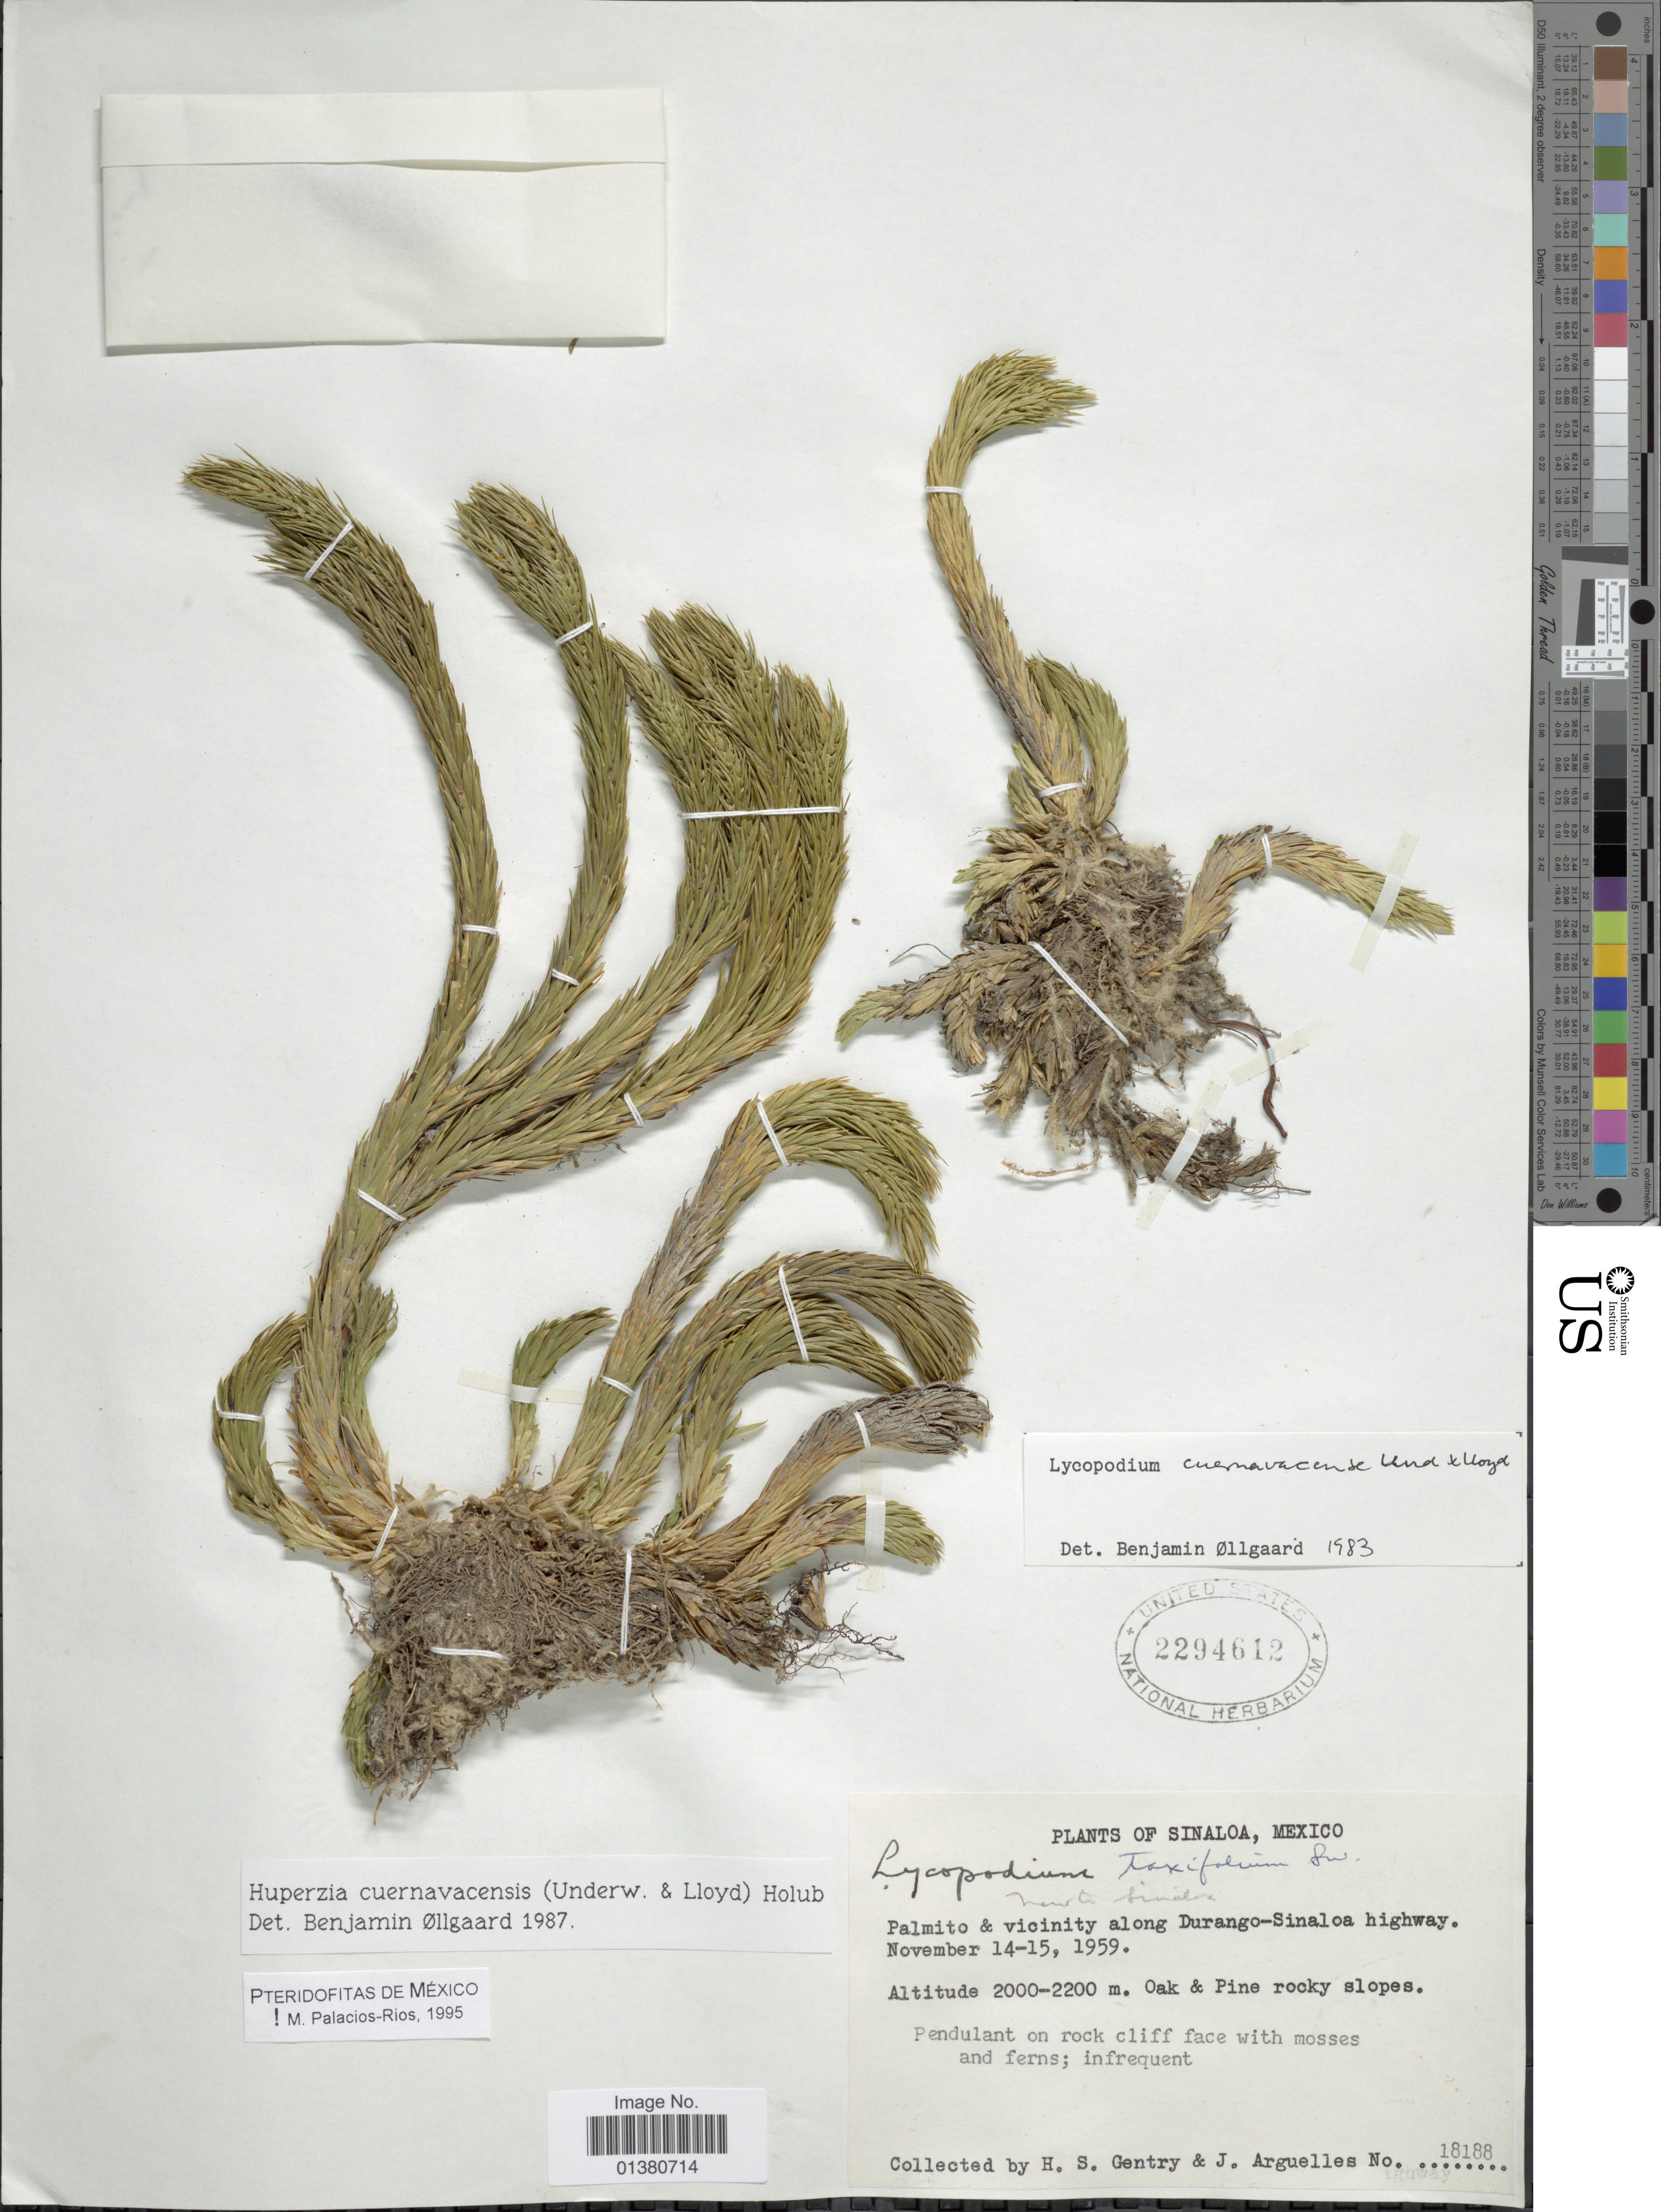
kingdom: Plantae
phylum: Tracheophyta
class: Lycopodiopsida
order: Lycopodiales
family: Lycopodiaceae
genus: Phlegmariurus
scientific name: Phlegmariurus cuernavacensis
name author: (Underw. & F.E. Lloyd) B. Øllg.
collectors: H. S. Gentry & J. Arguelles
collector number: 18188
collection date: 1959-11-14/1959-11-15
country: Mexico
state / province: Sinaloa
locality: Palmito & vicinity along Durango-Sinaloa Highway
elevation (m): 2000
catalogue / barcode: US 2294612